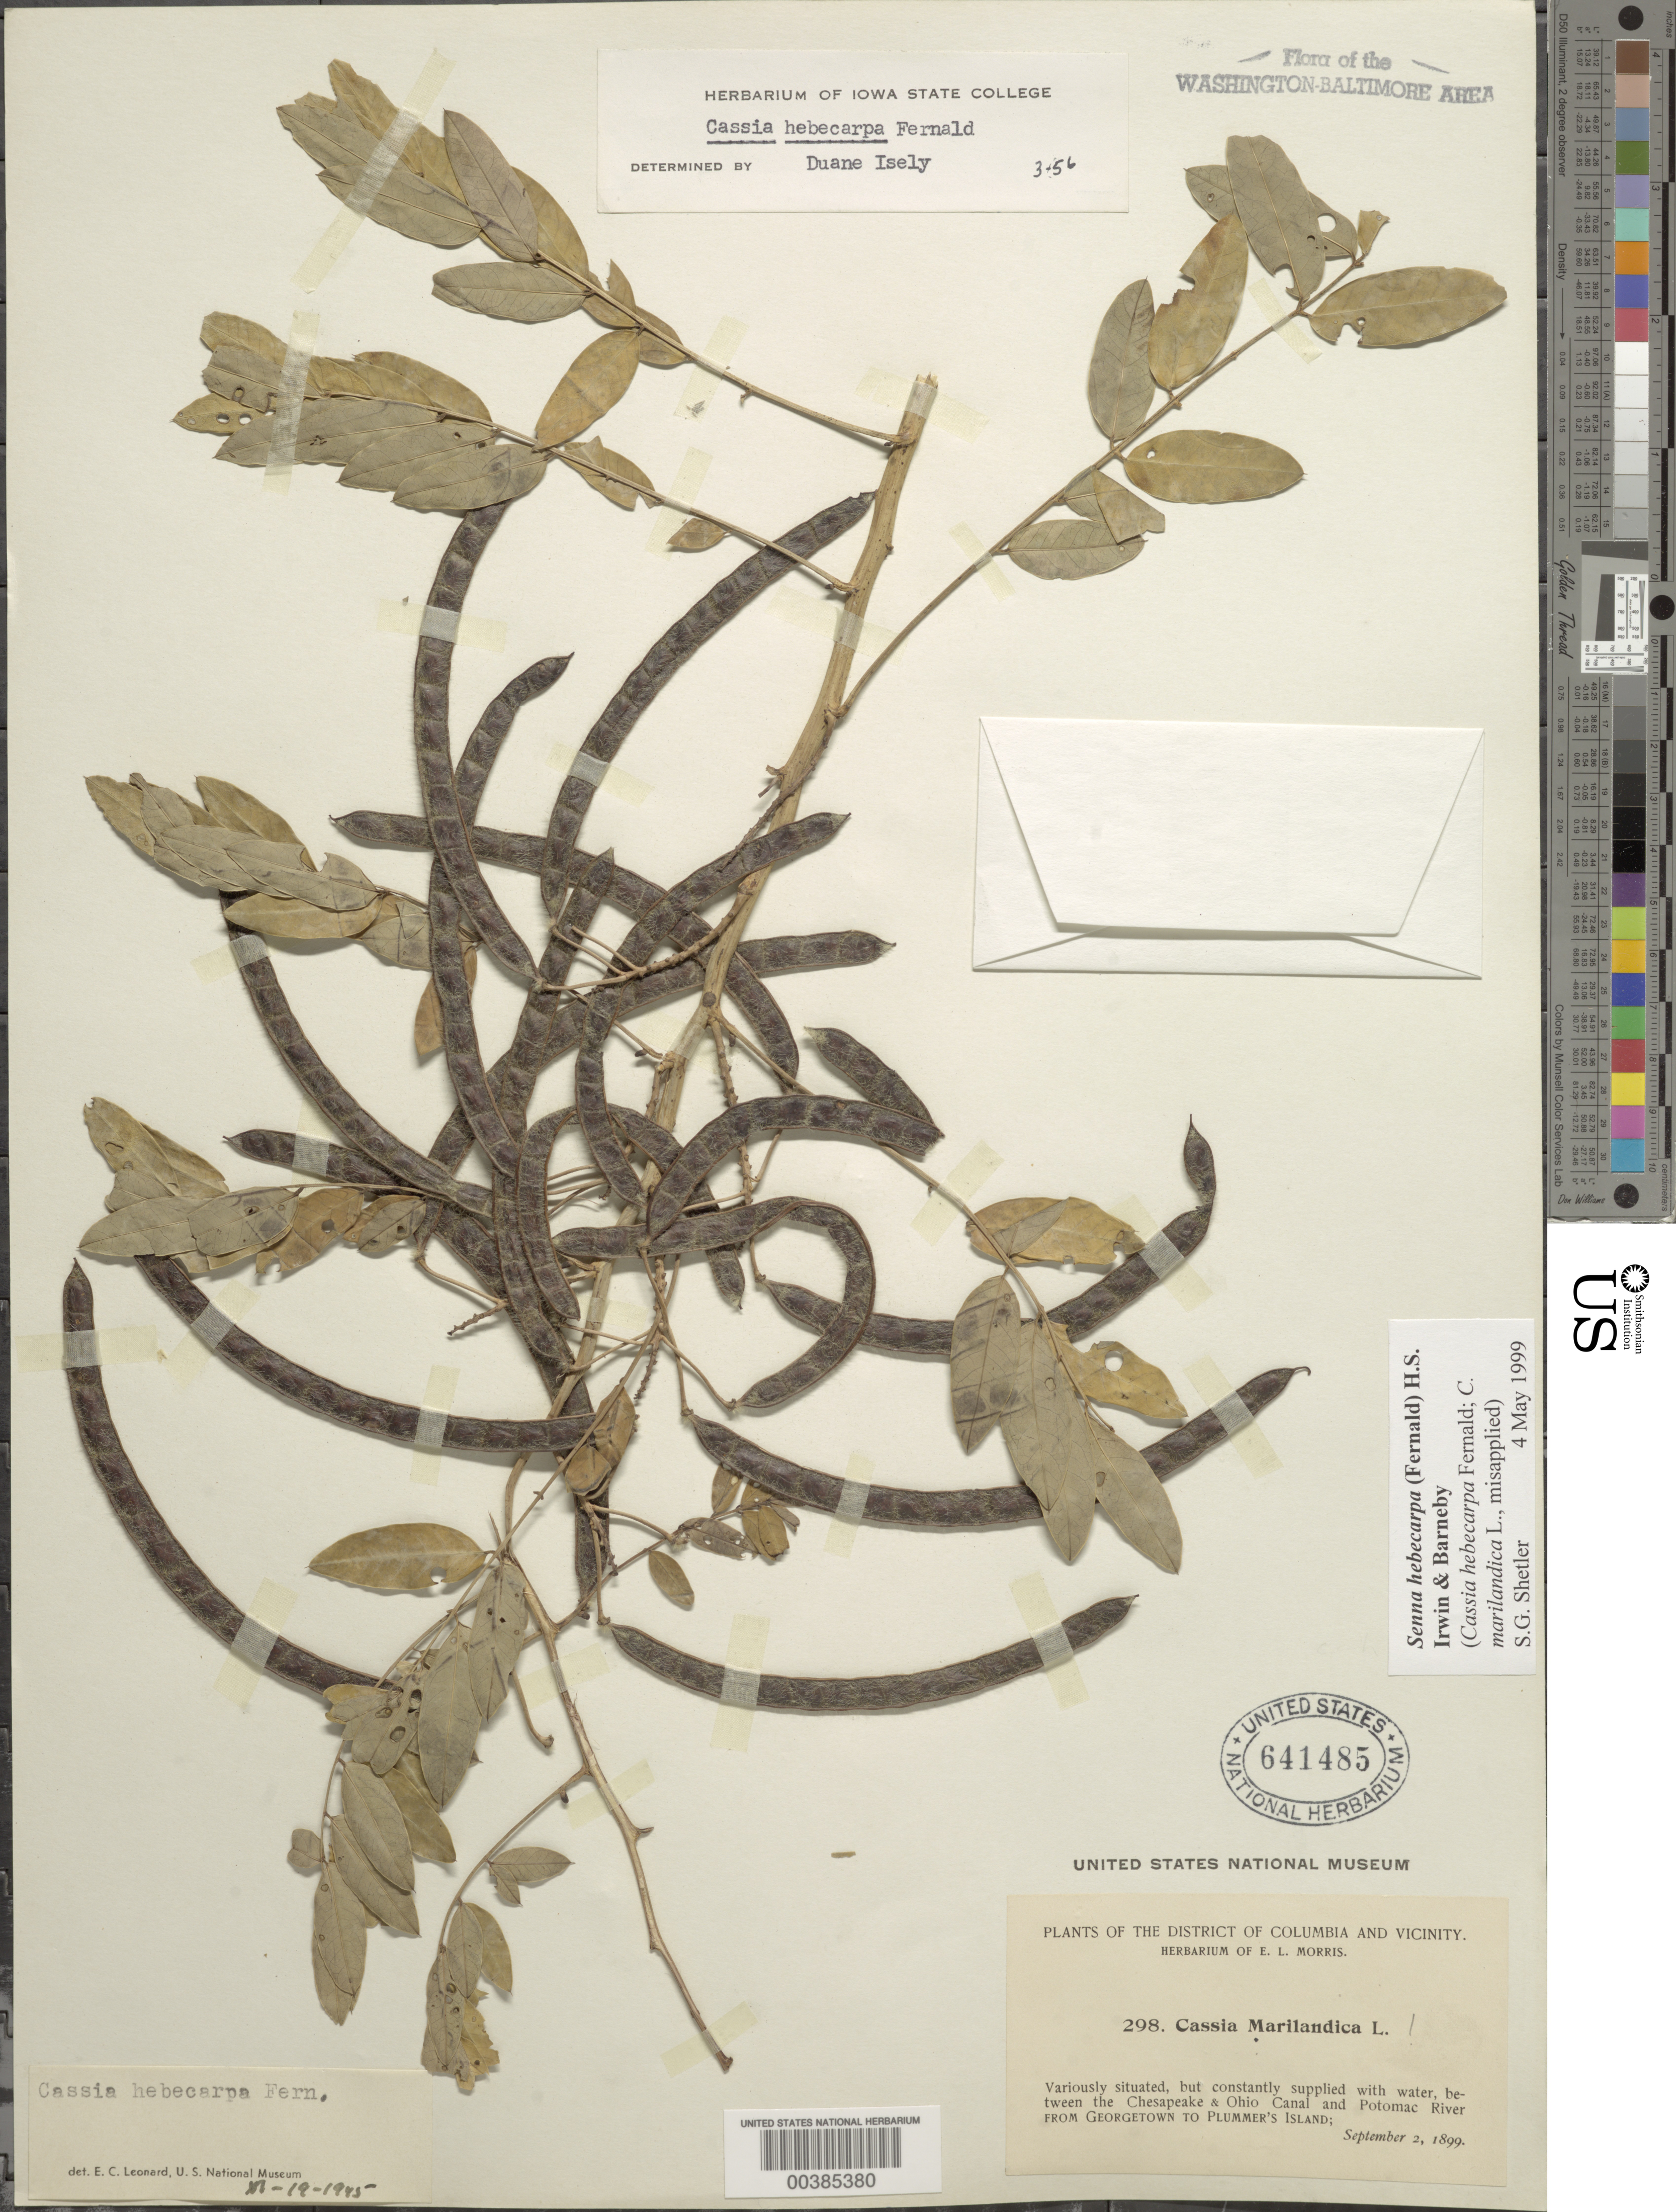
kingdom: Plantae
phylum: Tracheophyta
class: Magnoliopsida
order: Fabales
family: Fabaceae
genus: Senna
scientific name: Senna hebecarpa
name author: (Fernald) H.S. Irwin & Barneby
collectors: E. L. Morris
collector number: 298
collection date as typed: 02 Sep 1899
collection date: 1899-09-02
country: United States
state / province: District of Columbia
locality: From Georgetown to Plummers Island between River and Canal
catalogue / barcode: US 641485